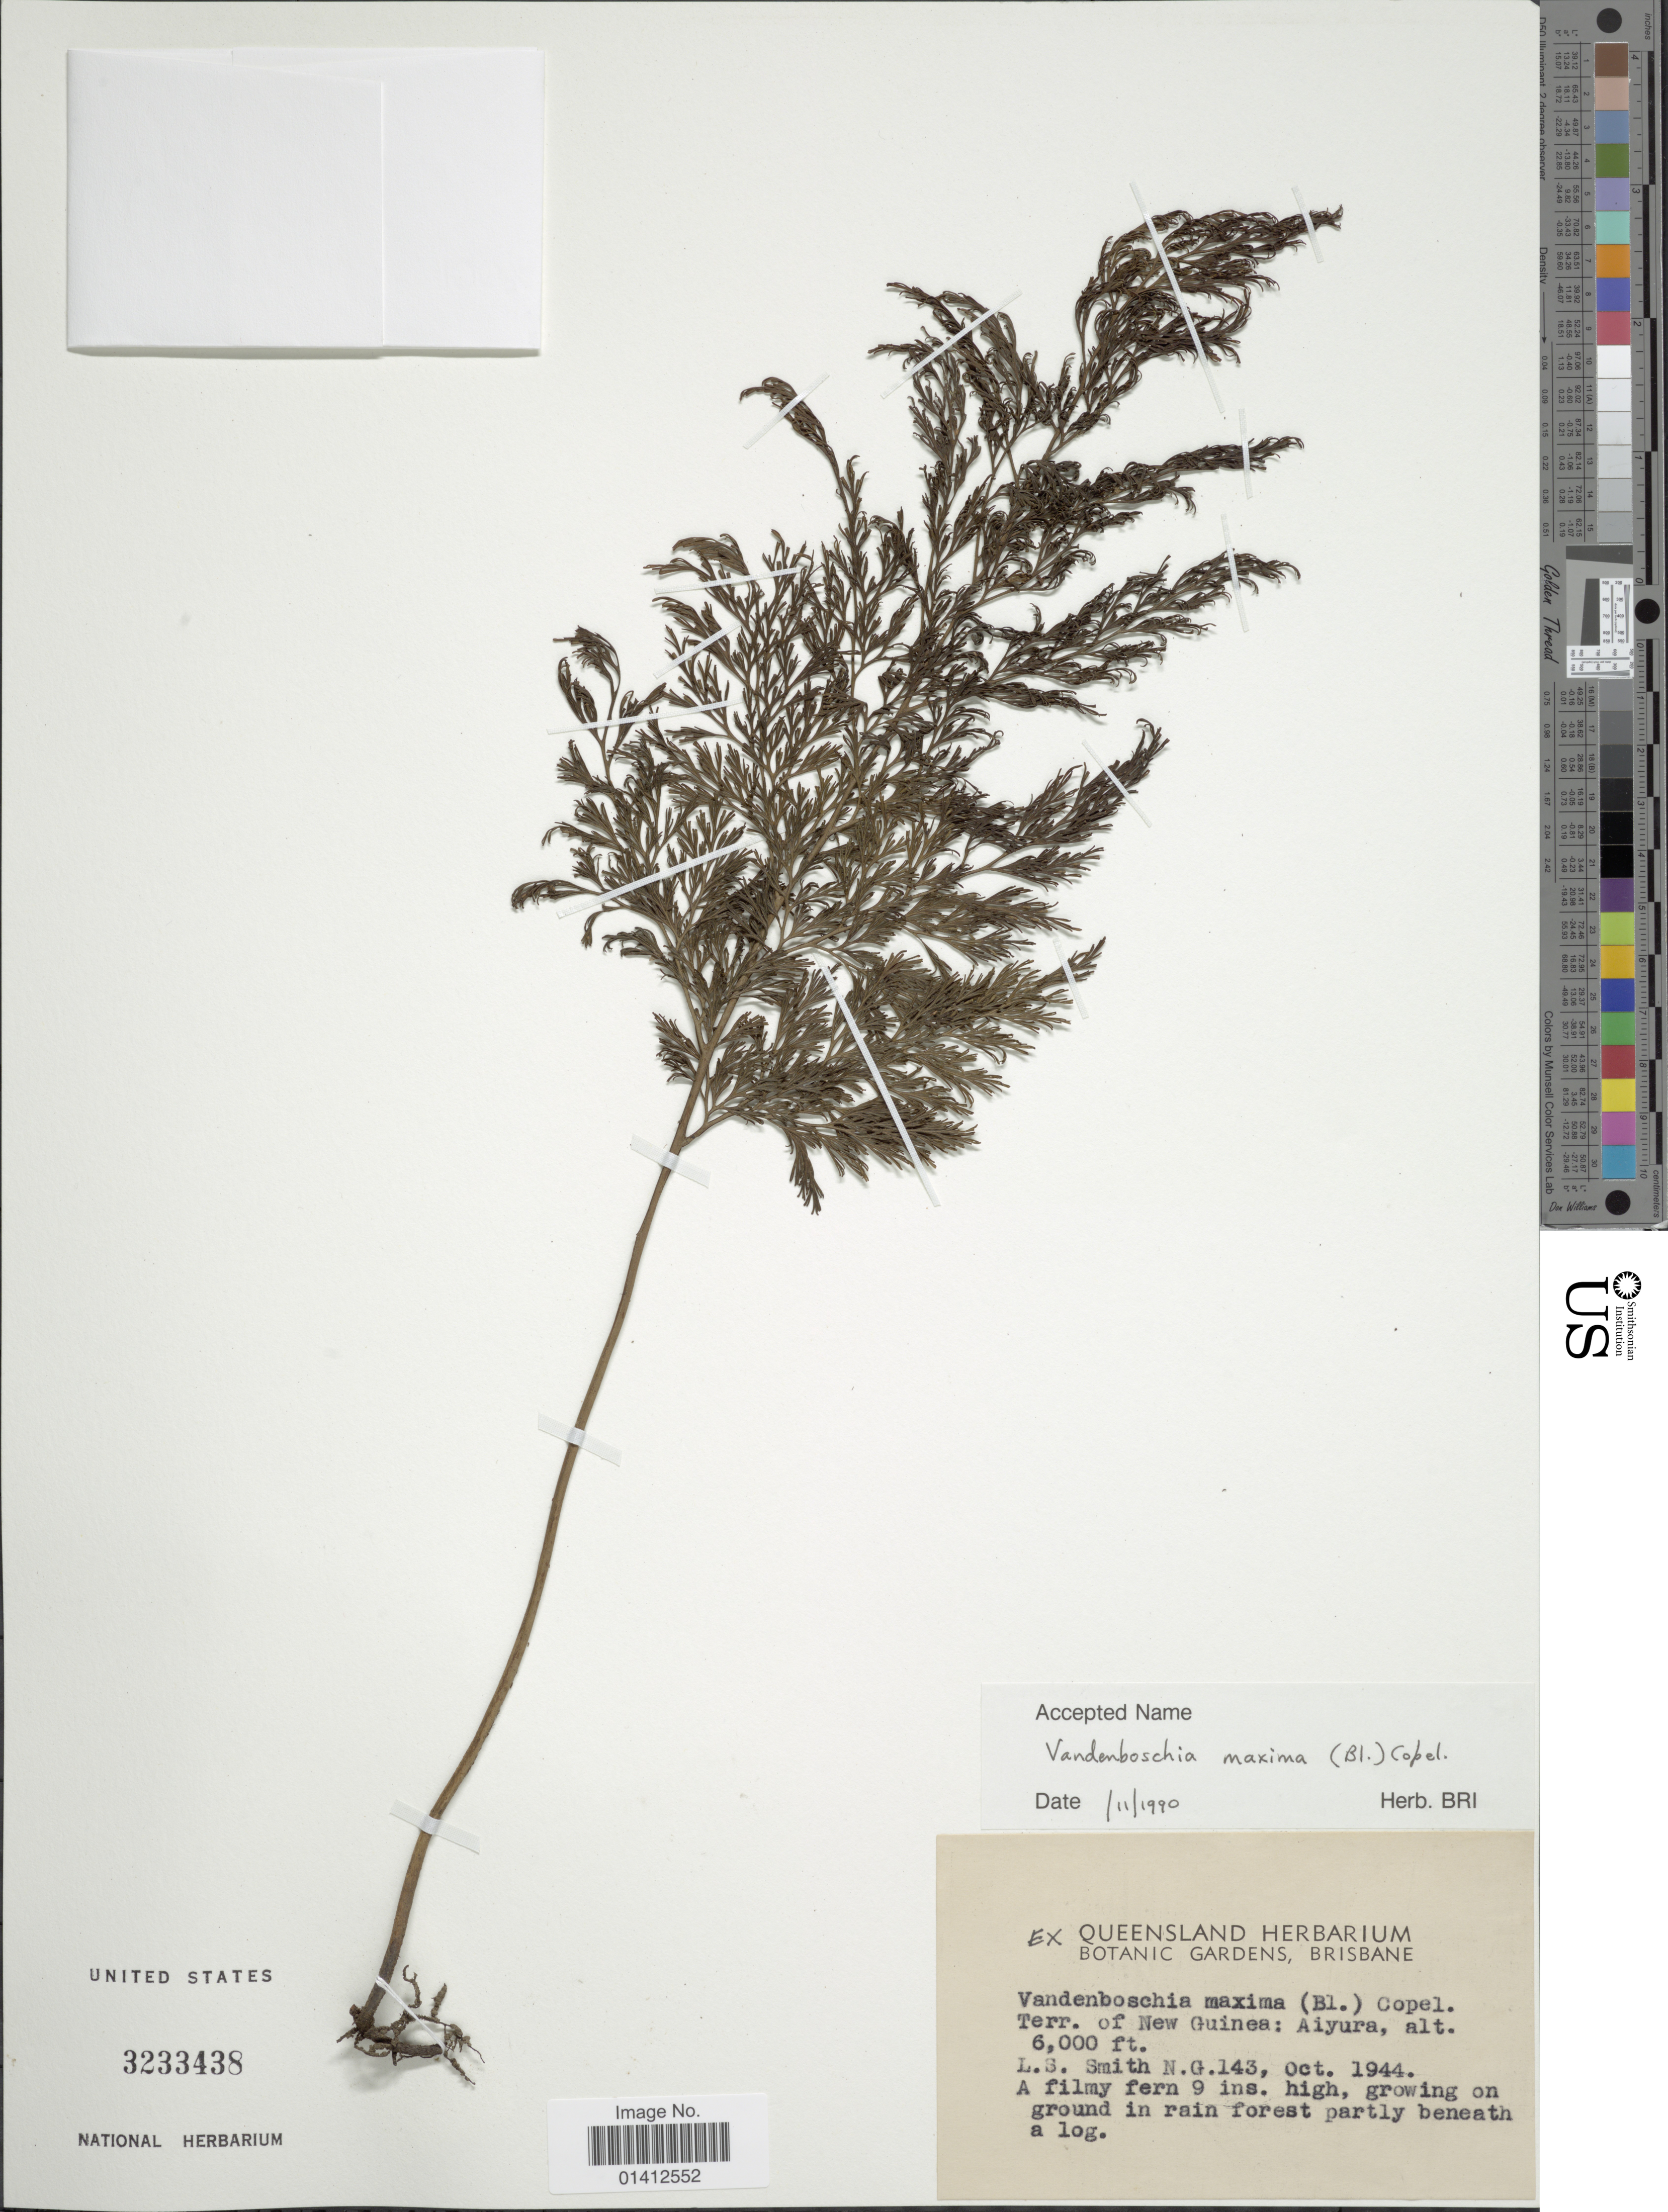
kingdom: Plantae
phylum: Tracheophyta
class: Polypodiopsida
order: Hymenophyllales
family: Hymenophyllaceae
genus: Vandenboschia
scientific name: Vandenboschia maxima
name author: (Blume) Copel.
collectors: L. Smith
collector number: N.G. 143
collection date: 1944-10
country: Papua New Guinea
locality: Terr. of New Guinea: Aiyura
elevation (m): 1829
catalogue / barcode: US 3233438